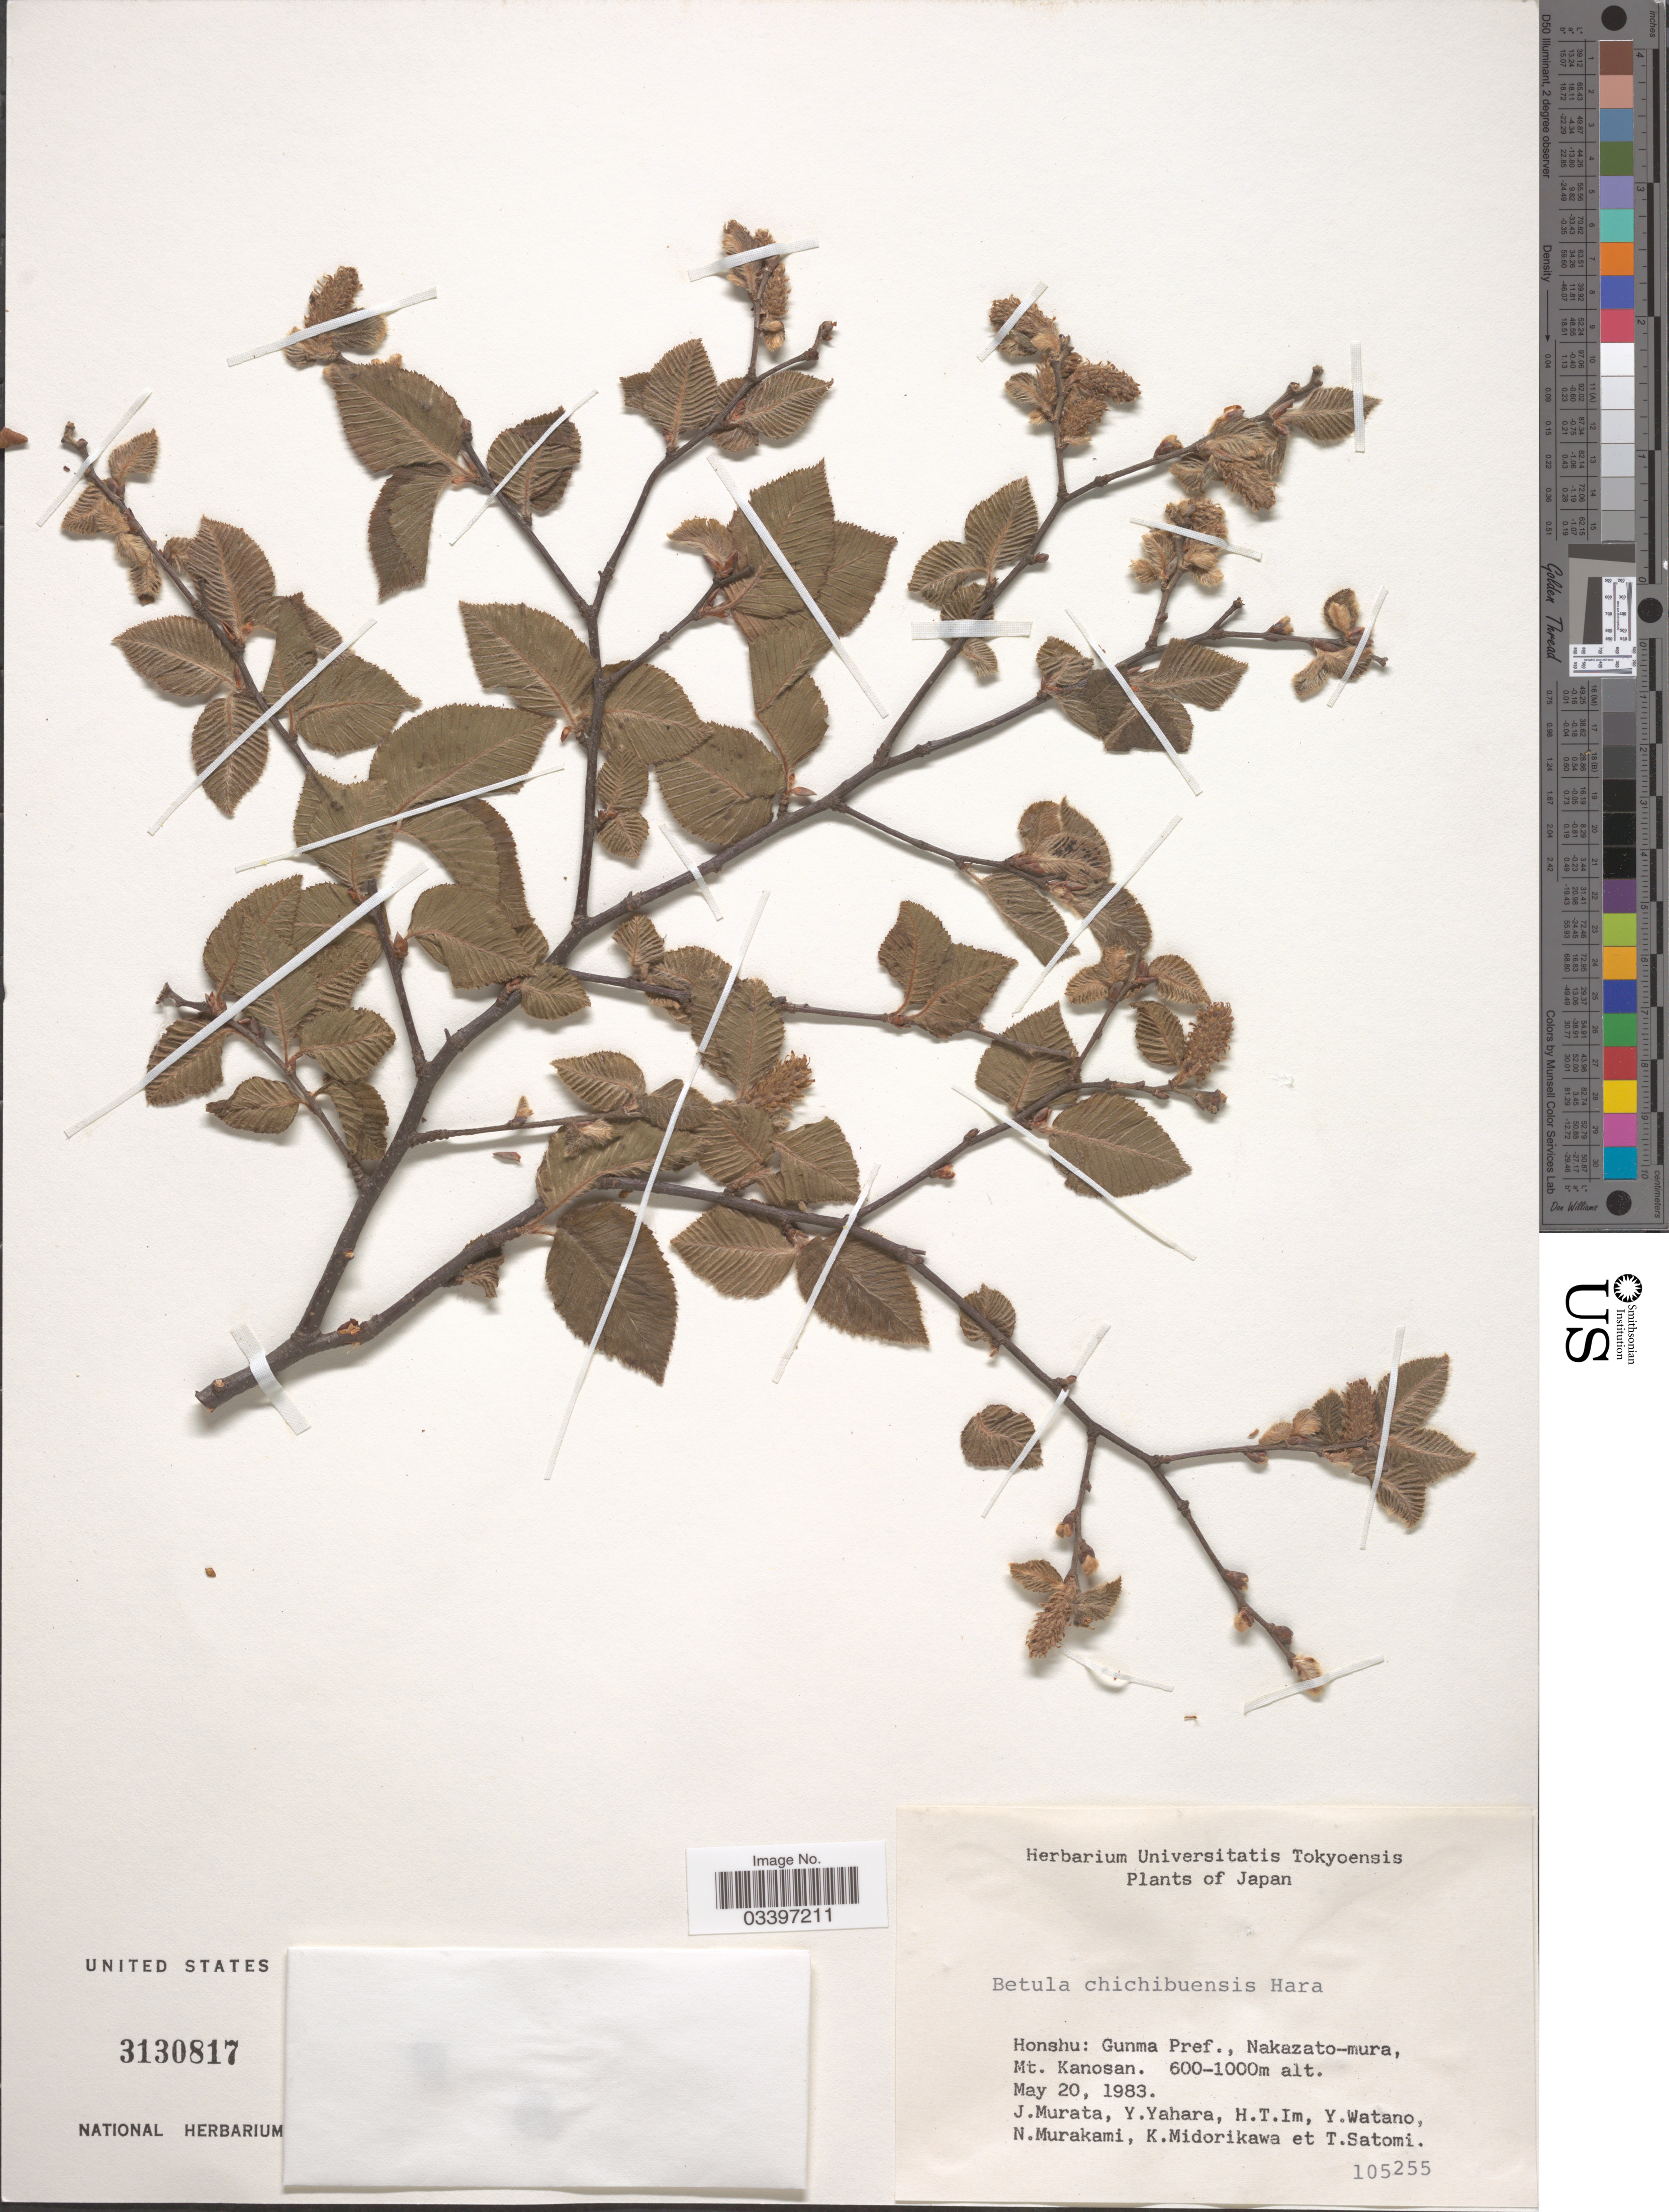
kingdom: Plantae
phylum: Tracheophyta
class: Magnoliopsida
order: Fagales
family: Betulaceae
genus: Betula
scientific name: Betula chinensis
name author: Maxim.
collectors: J. Murata, Y. Yahara, H. Im, Y. Watano & et al.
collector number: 105255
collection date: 1983-05-20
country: Japan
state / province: Gunma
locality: Honshu: Gunma Pref., Nakazato-mura, Mt. Kanosan.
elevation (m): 600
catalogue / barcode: US 3130817